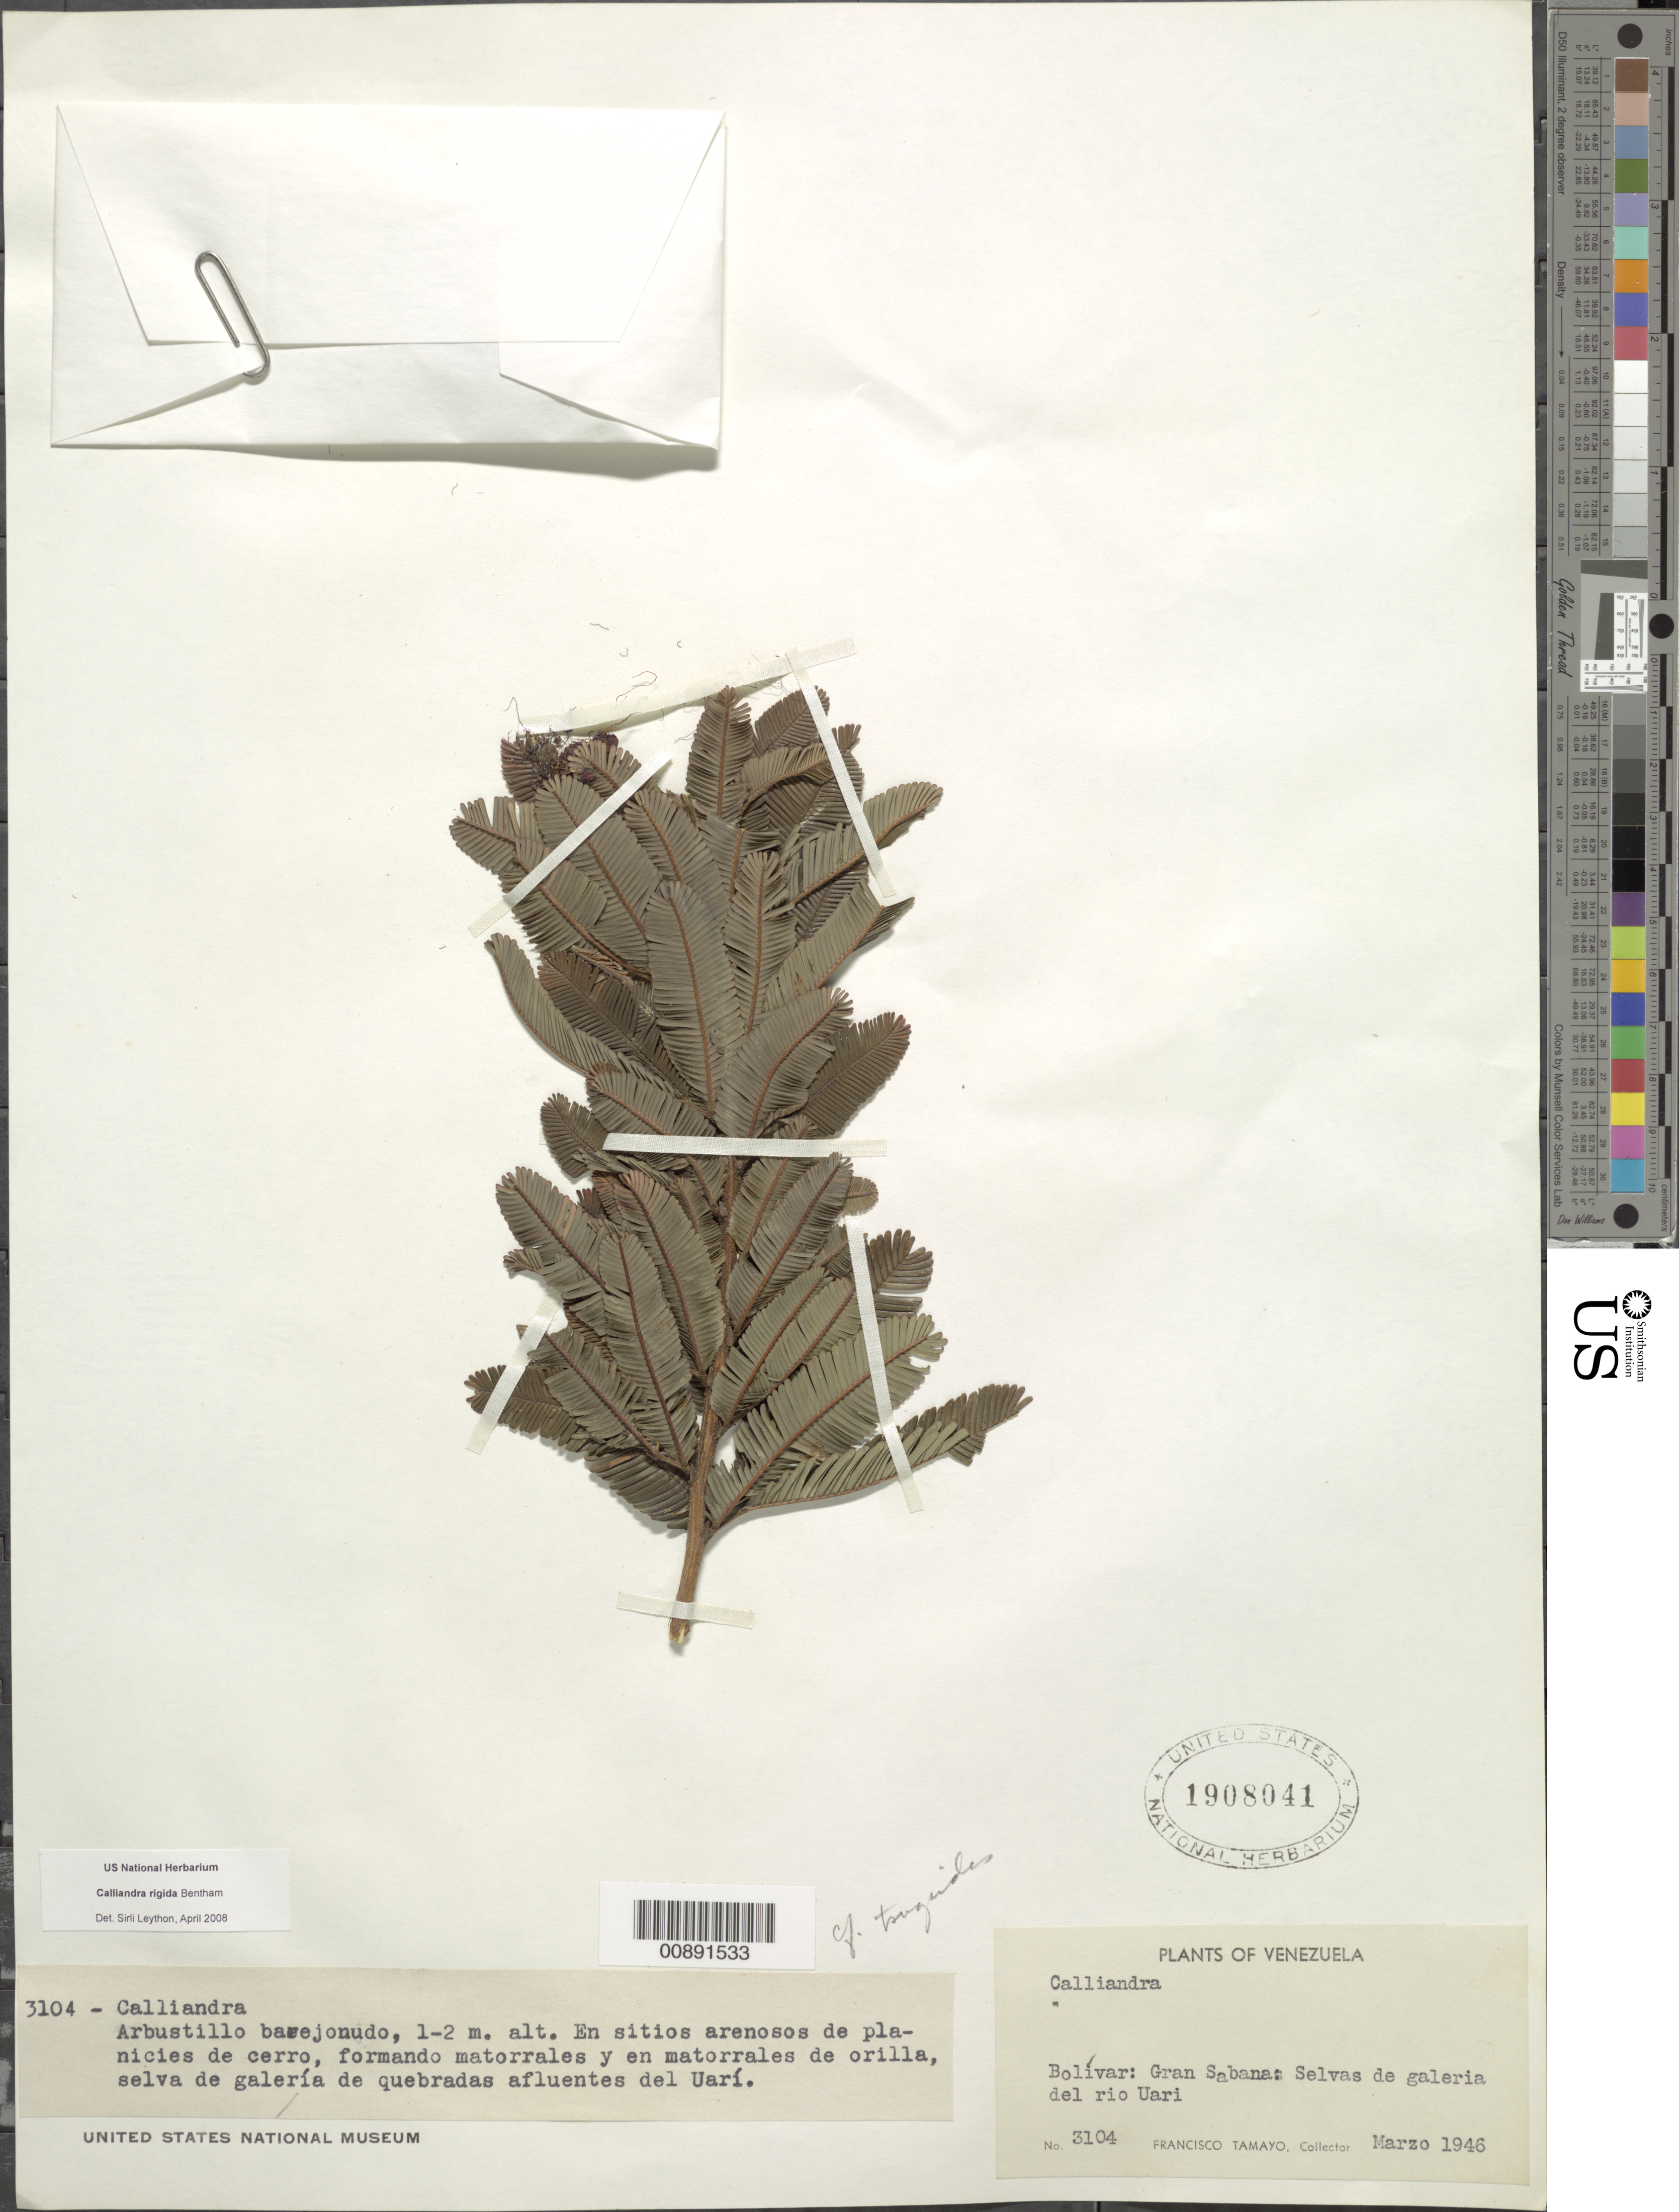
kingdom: Plantae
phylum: Tracheophyta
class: Magnoliopsida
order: Fabales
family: Fabaceae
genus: Calliandra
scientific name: Calliandra rigida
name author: Benth.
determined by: Leython, S.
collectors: F. Tamayo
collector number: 3104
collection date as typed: Mar-46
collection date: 1946-03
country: Venezuela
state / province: Bolívar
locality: Gran Sabana, Río Uarí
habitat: Sitios arenosos de planicies de cerro, formando matorrales y en matorrales de orilla, selva de galeria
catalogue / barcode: US 1908041